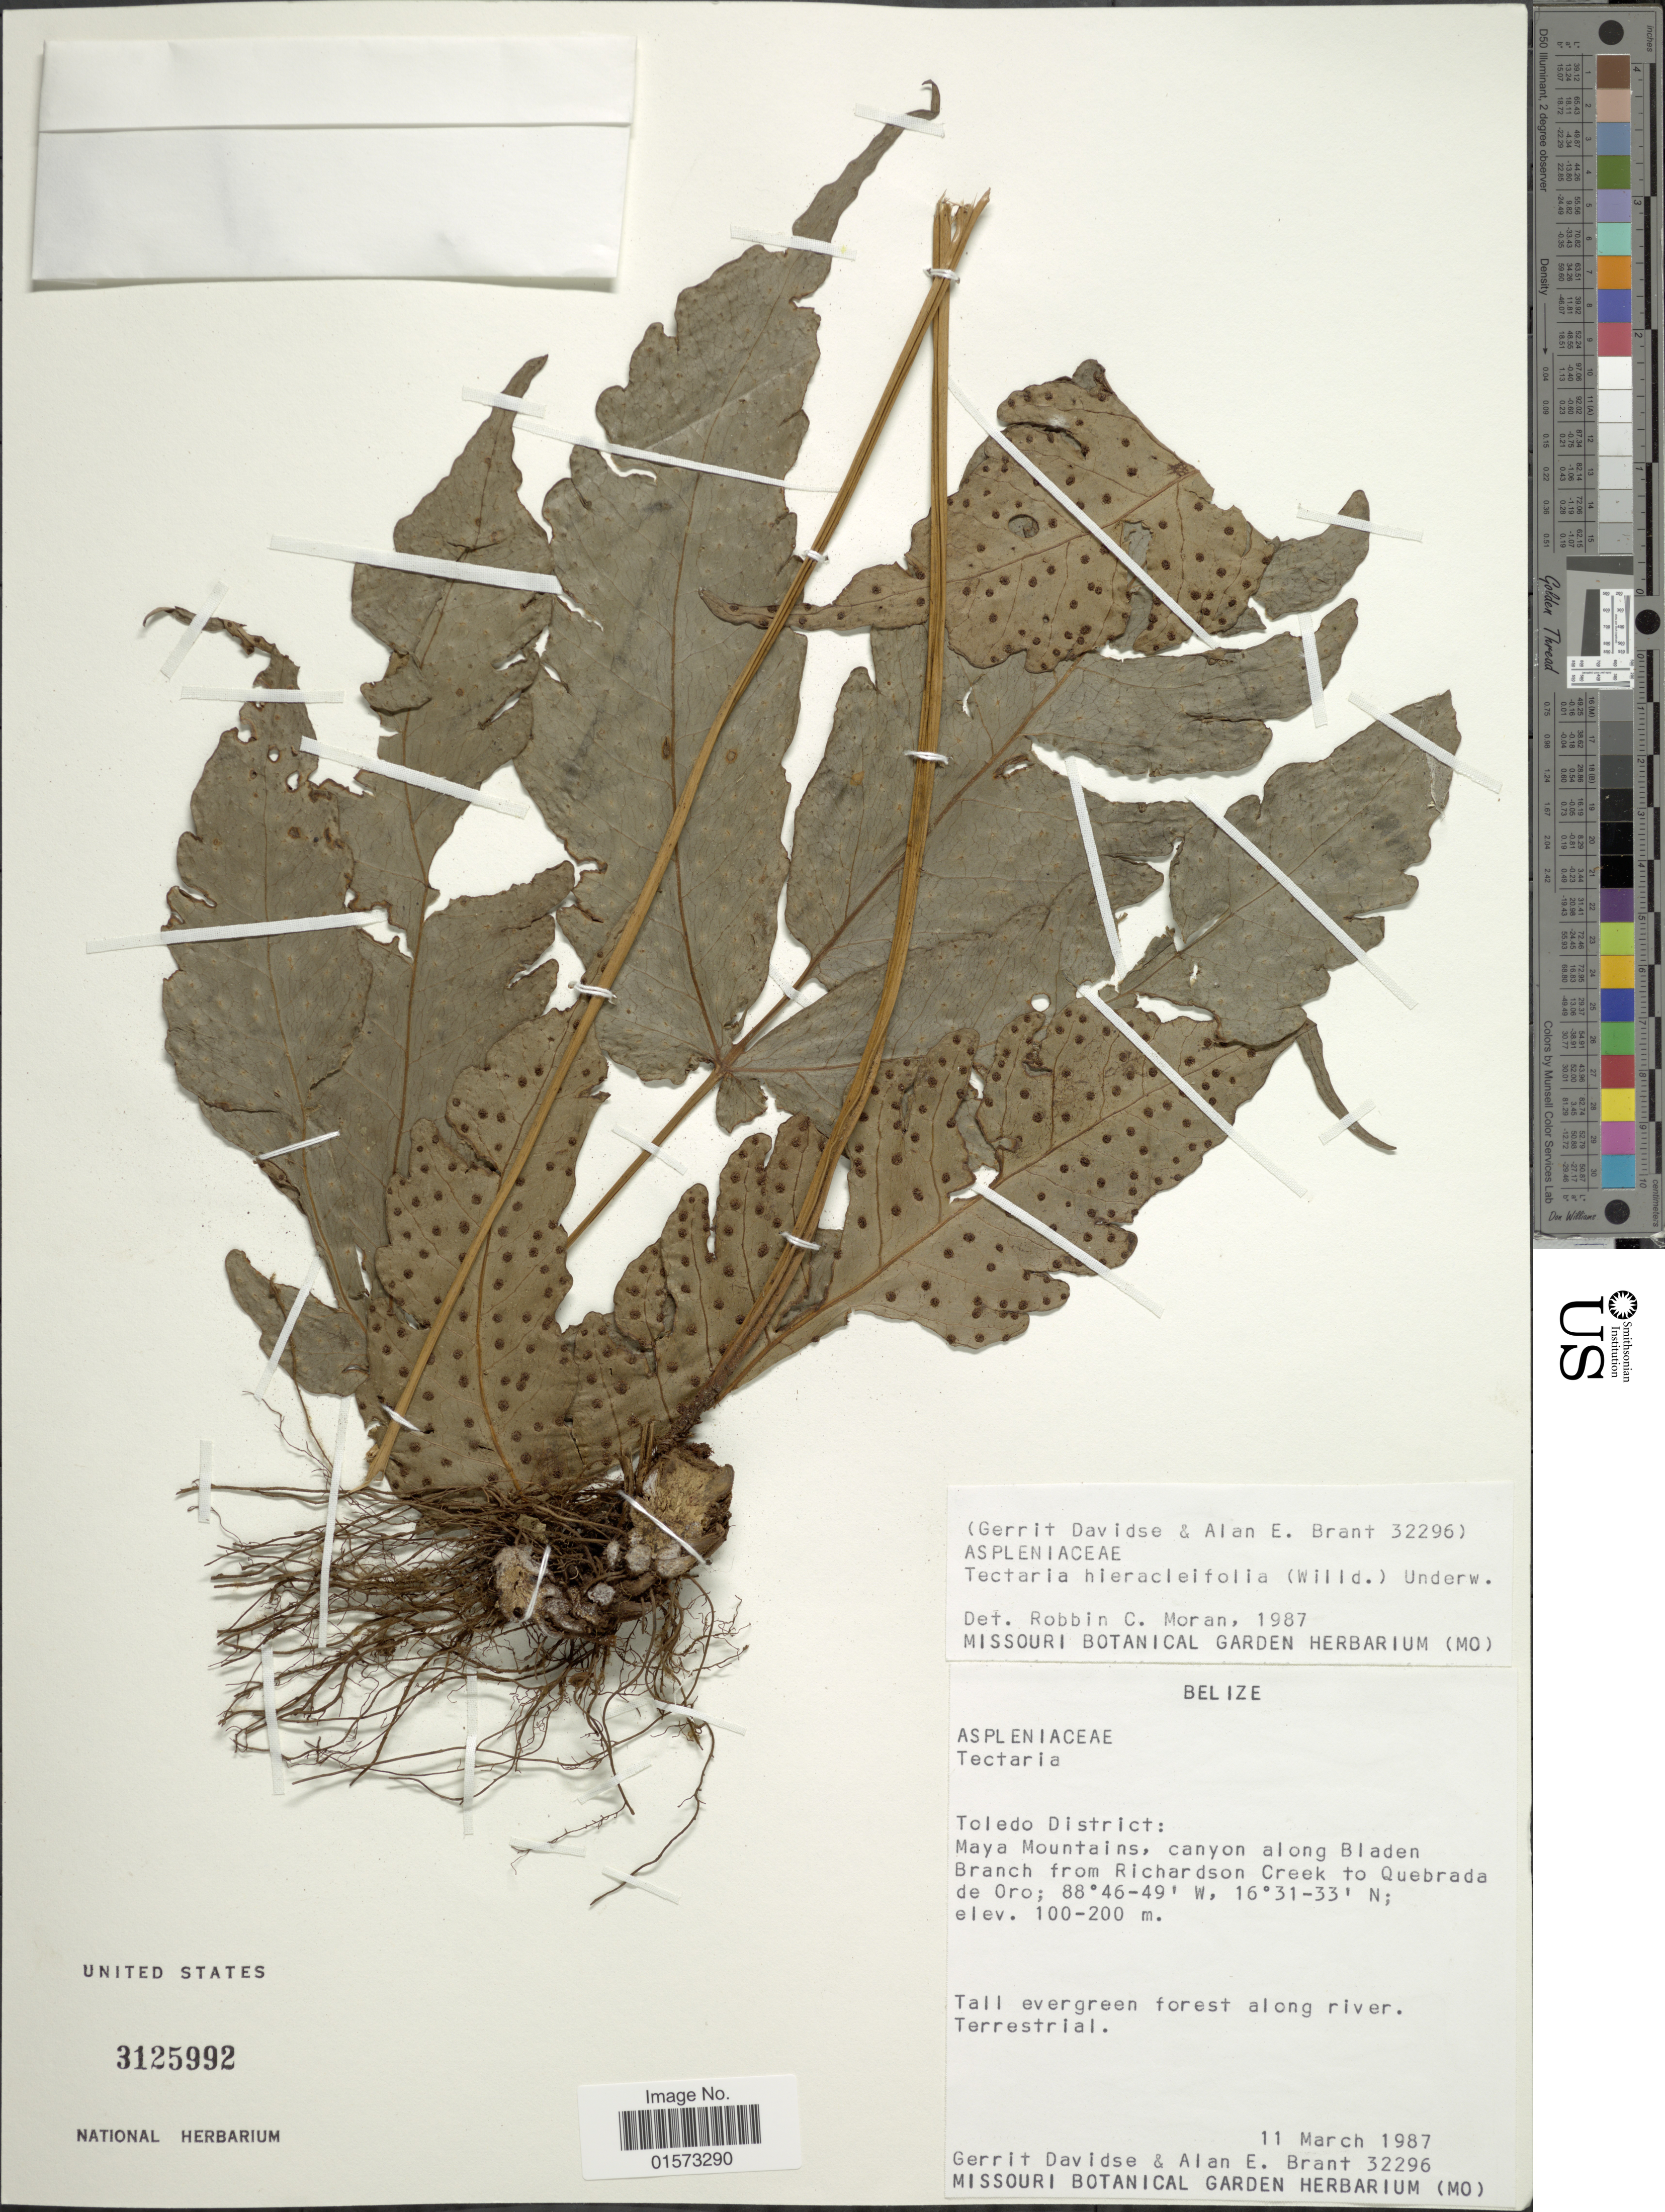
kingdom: Plantae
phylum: Tracheophyta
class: Polypodiopsida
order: Polypodiales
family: Tectariaceae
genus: Tectaria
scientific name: Tectaria heracleifolia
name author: (Willd.) Underw.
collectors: G. Davidse & A. Brant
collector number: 32296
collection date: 1987-03-11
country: Belize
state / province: Toledo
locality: Toledo District: Maya Mountains, canyon along Bladen Branch from Richardson Creek to Quebrada de Oro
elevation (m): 100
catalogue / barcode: US 3125992